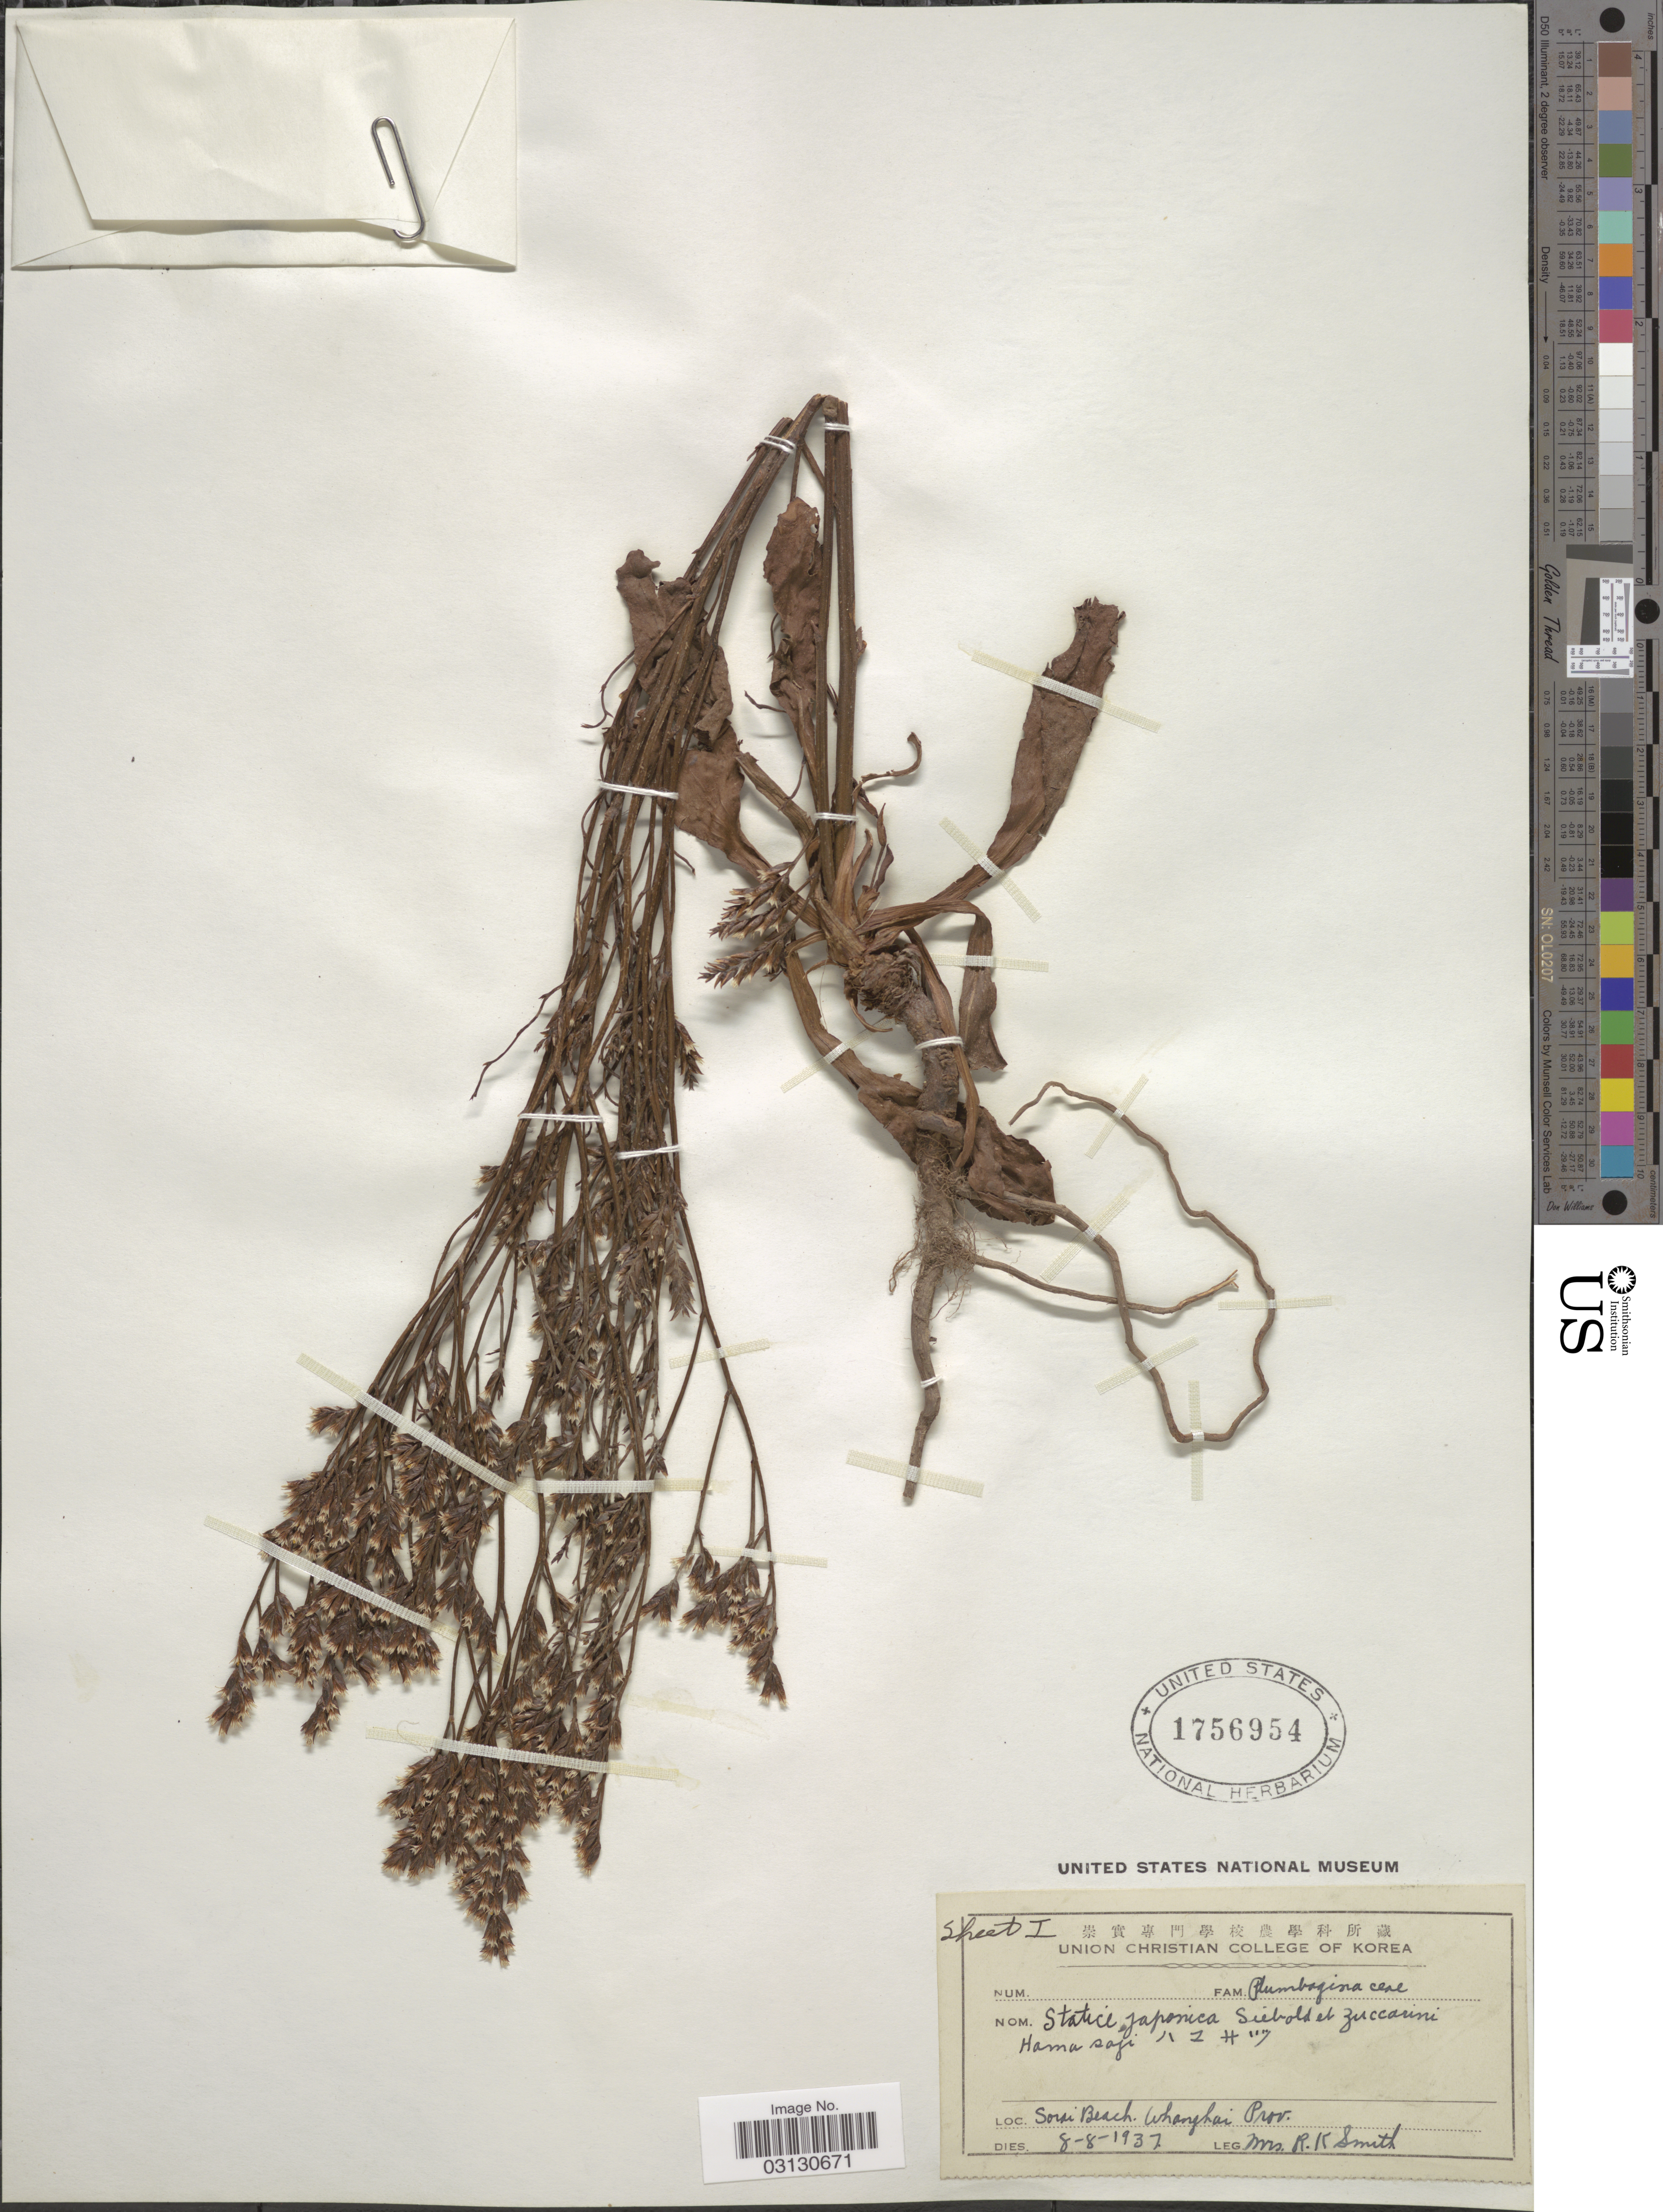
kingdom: Plantae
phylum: Tracheophyta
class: Magnoliopsida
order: Caryophyllales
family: Plumbaginaceae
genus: Limonium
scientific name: Limonium japonicum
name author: Kuntze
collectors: Mrs. R. K. Smith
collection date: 1937-08-08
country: North Korea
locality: Sorai Beach, Whanghai Prov.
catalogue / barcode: US 1756954